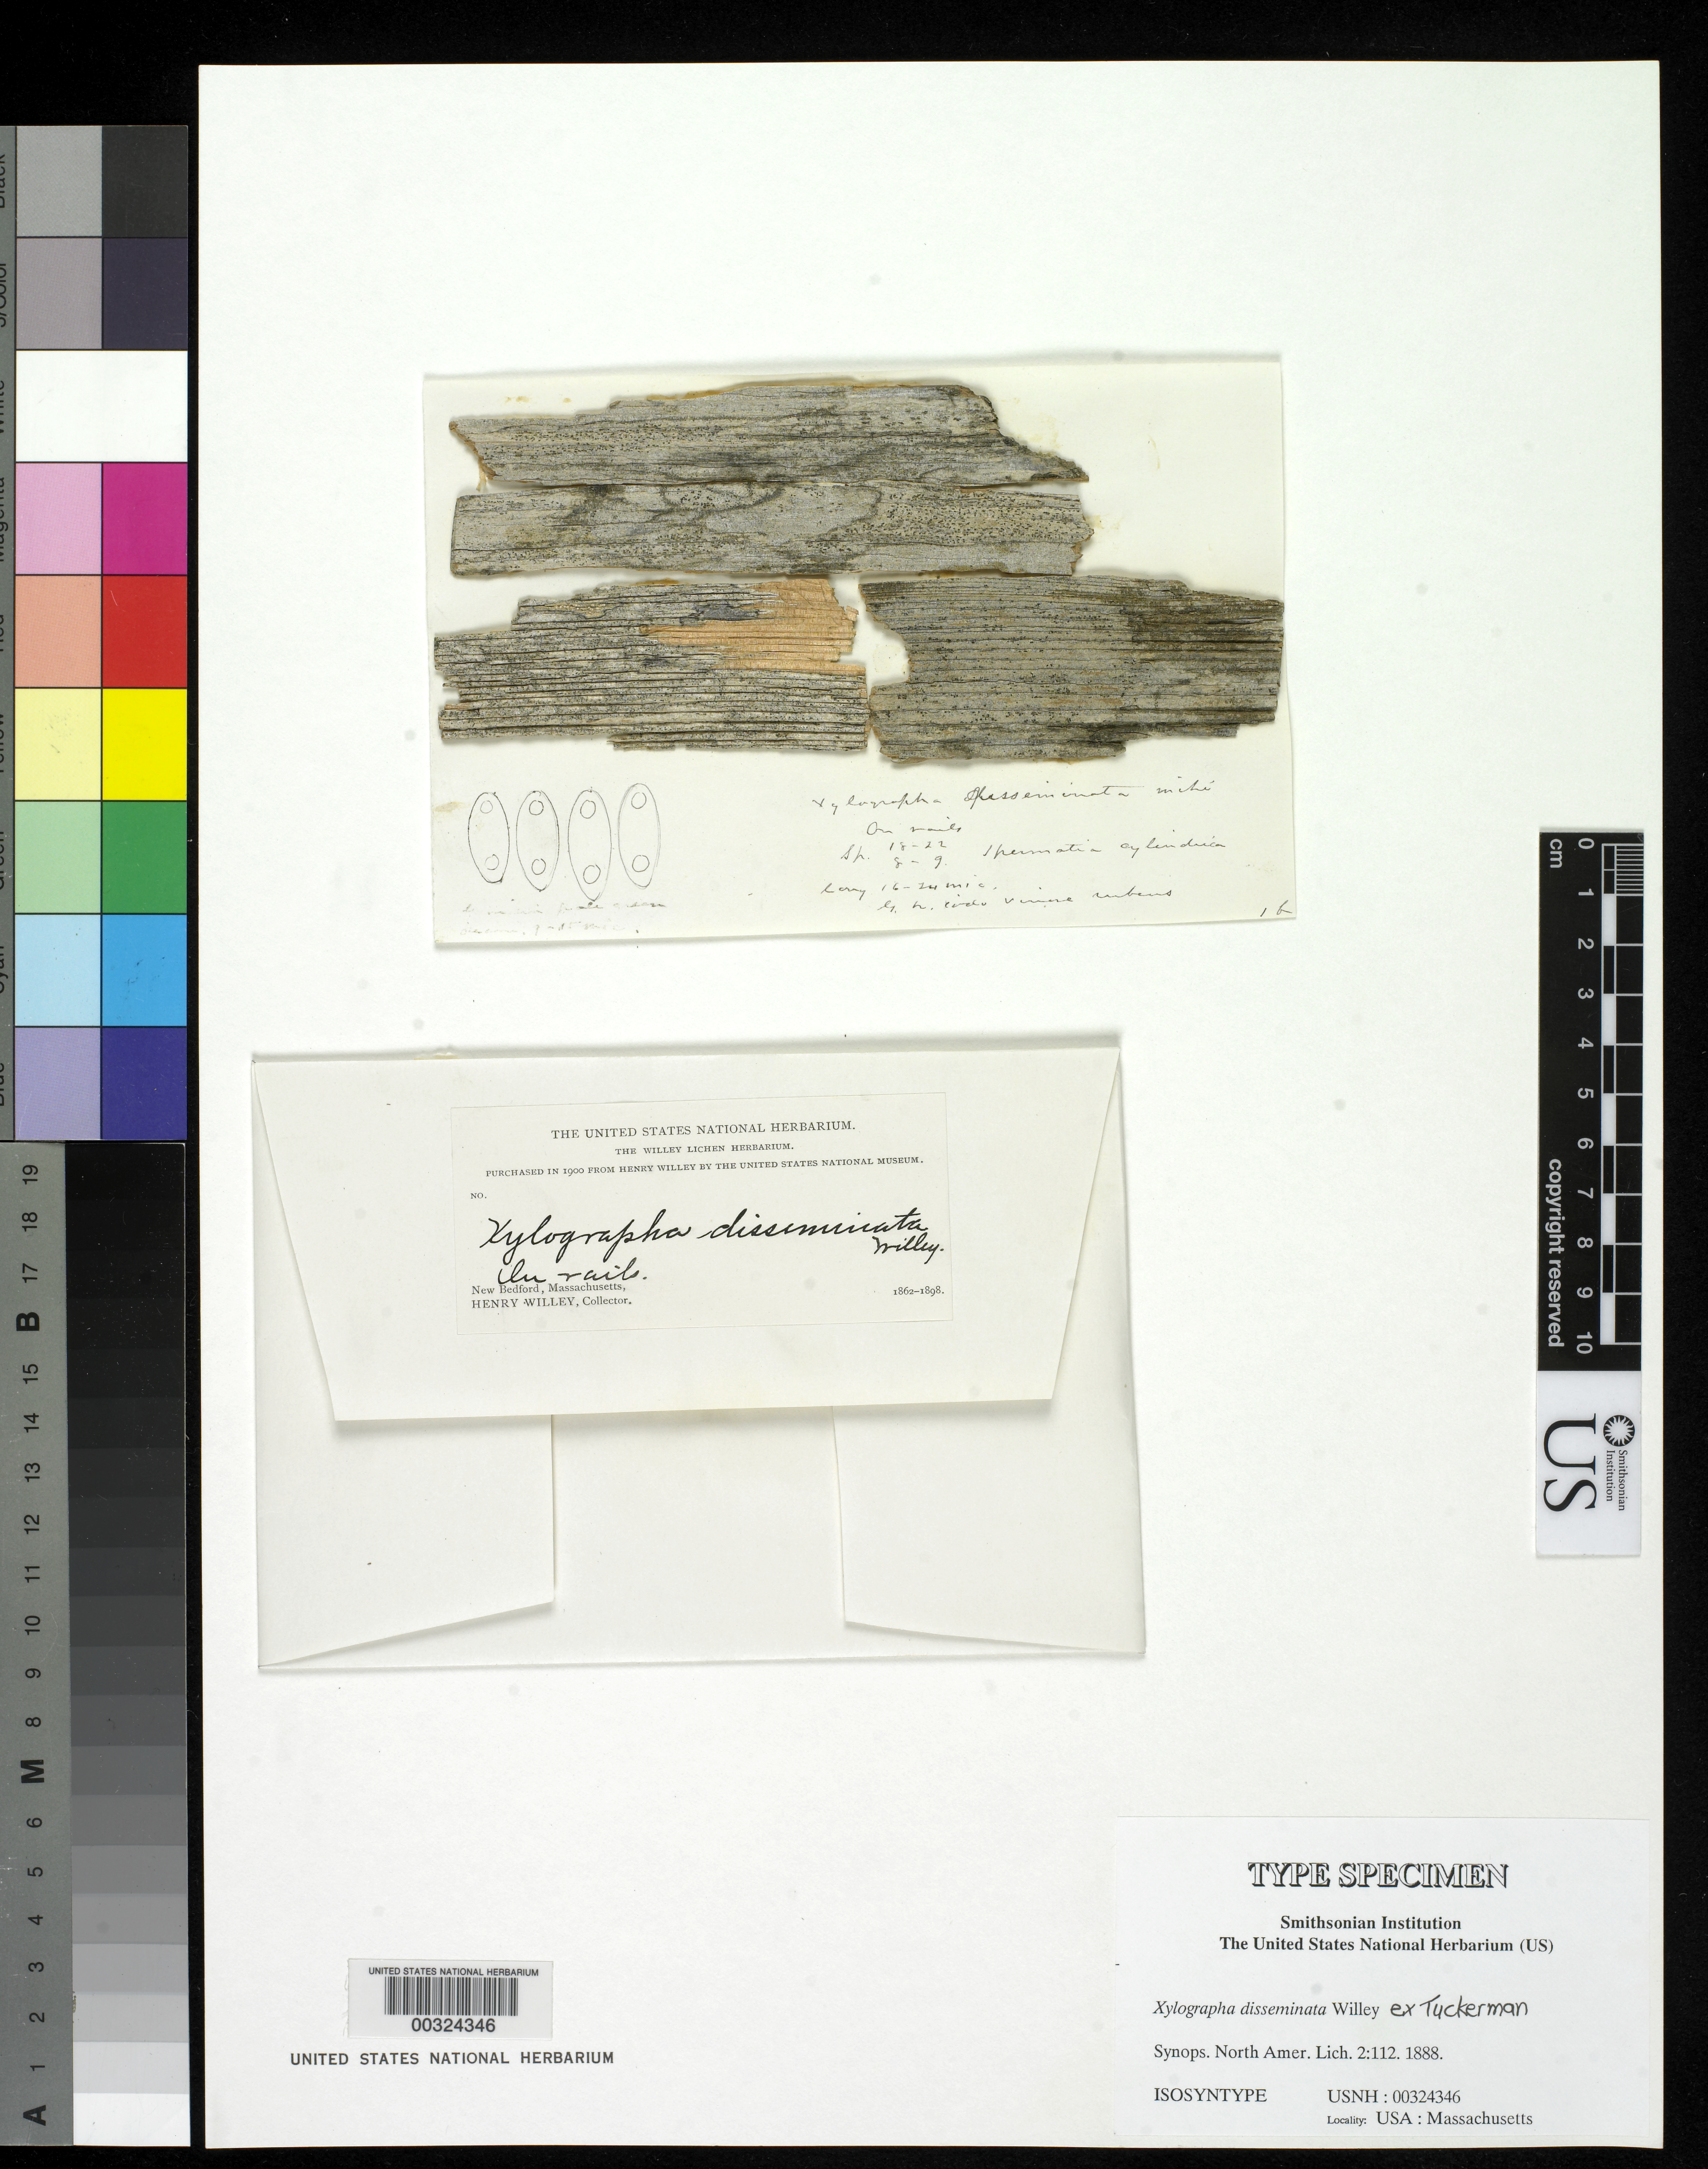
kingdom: Fungi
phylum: Ascomycota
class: Lecanoromycetes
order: Pertusariales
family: Agyriaceae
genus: Xylographa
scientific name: Xylographa disseminata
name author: Willey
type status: Isosyntype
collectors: H. Willey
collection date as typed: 1862 to -- --- 1898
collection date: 1862/1898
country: United States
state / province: Massachusetts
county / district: Bristol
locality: New Bedford, on rails.